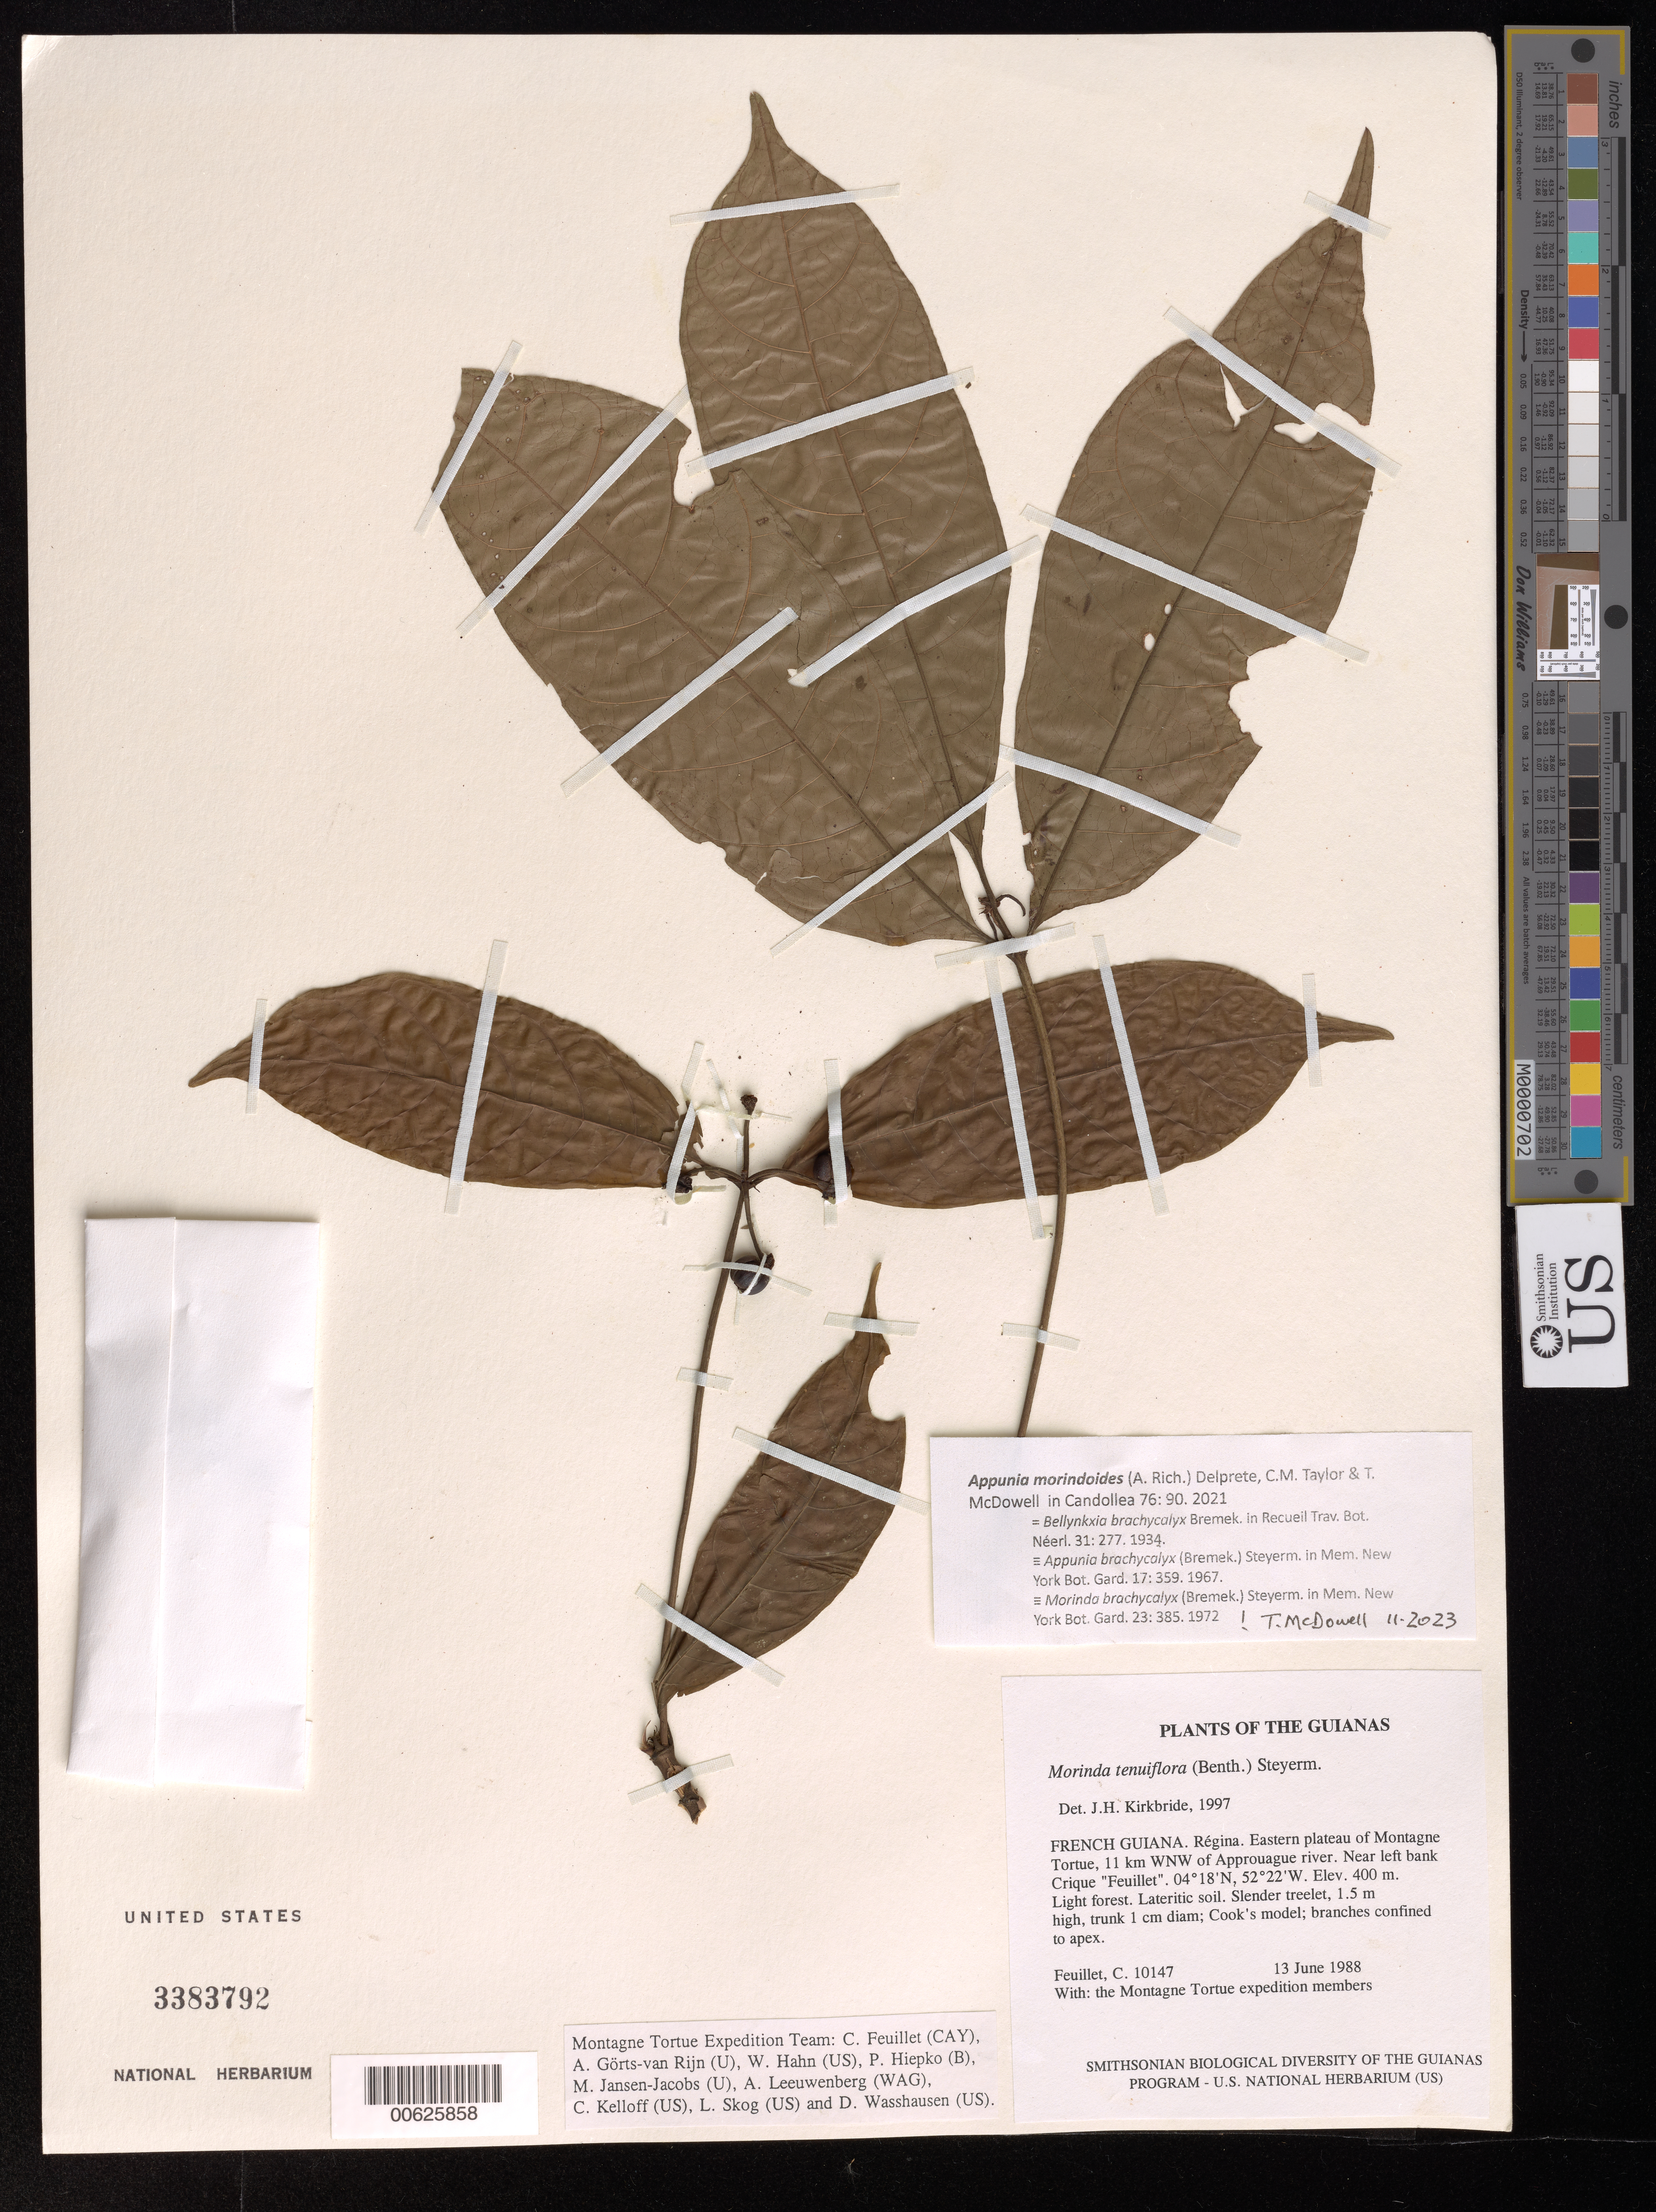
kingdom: Plantae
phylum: Tracheophyta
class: Magnoliopsida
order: Gentianales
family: Rubiaceae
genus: Appunia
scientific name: Appunia morindoides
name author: (A. Rich.) Delprete et al.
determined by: McDowell, T.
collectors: C. Feuillet & Montagne Torte Exped. members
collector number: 10147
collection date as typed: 13 June 1988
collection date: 1988-06-13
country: French Guiana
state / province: Cayenne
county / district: Regina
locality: Eastern plateau of Montagne Tortue, 11 km WNW of Approuague river. Near left bank Crique "Feuillet"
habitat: Light forest. Lateritic soil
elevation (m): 400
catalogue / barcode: US 3383792